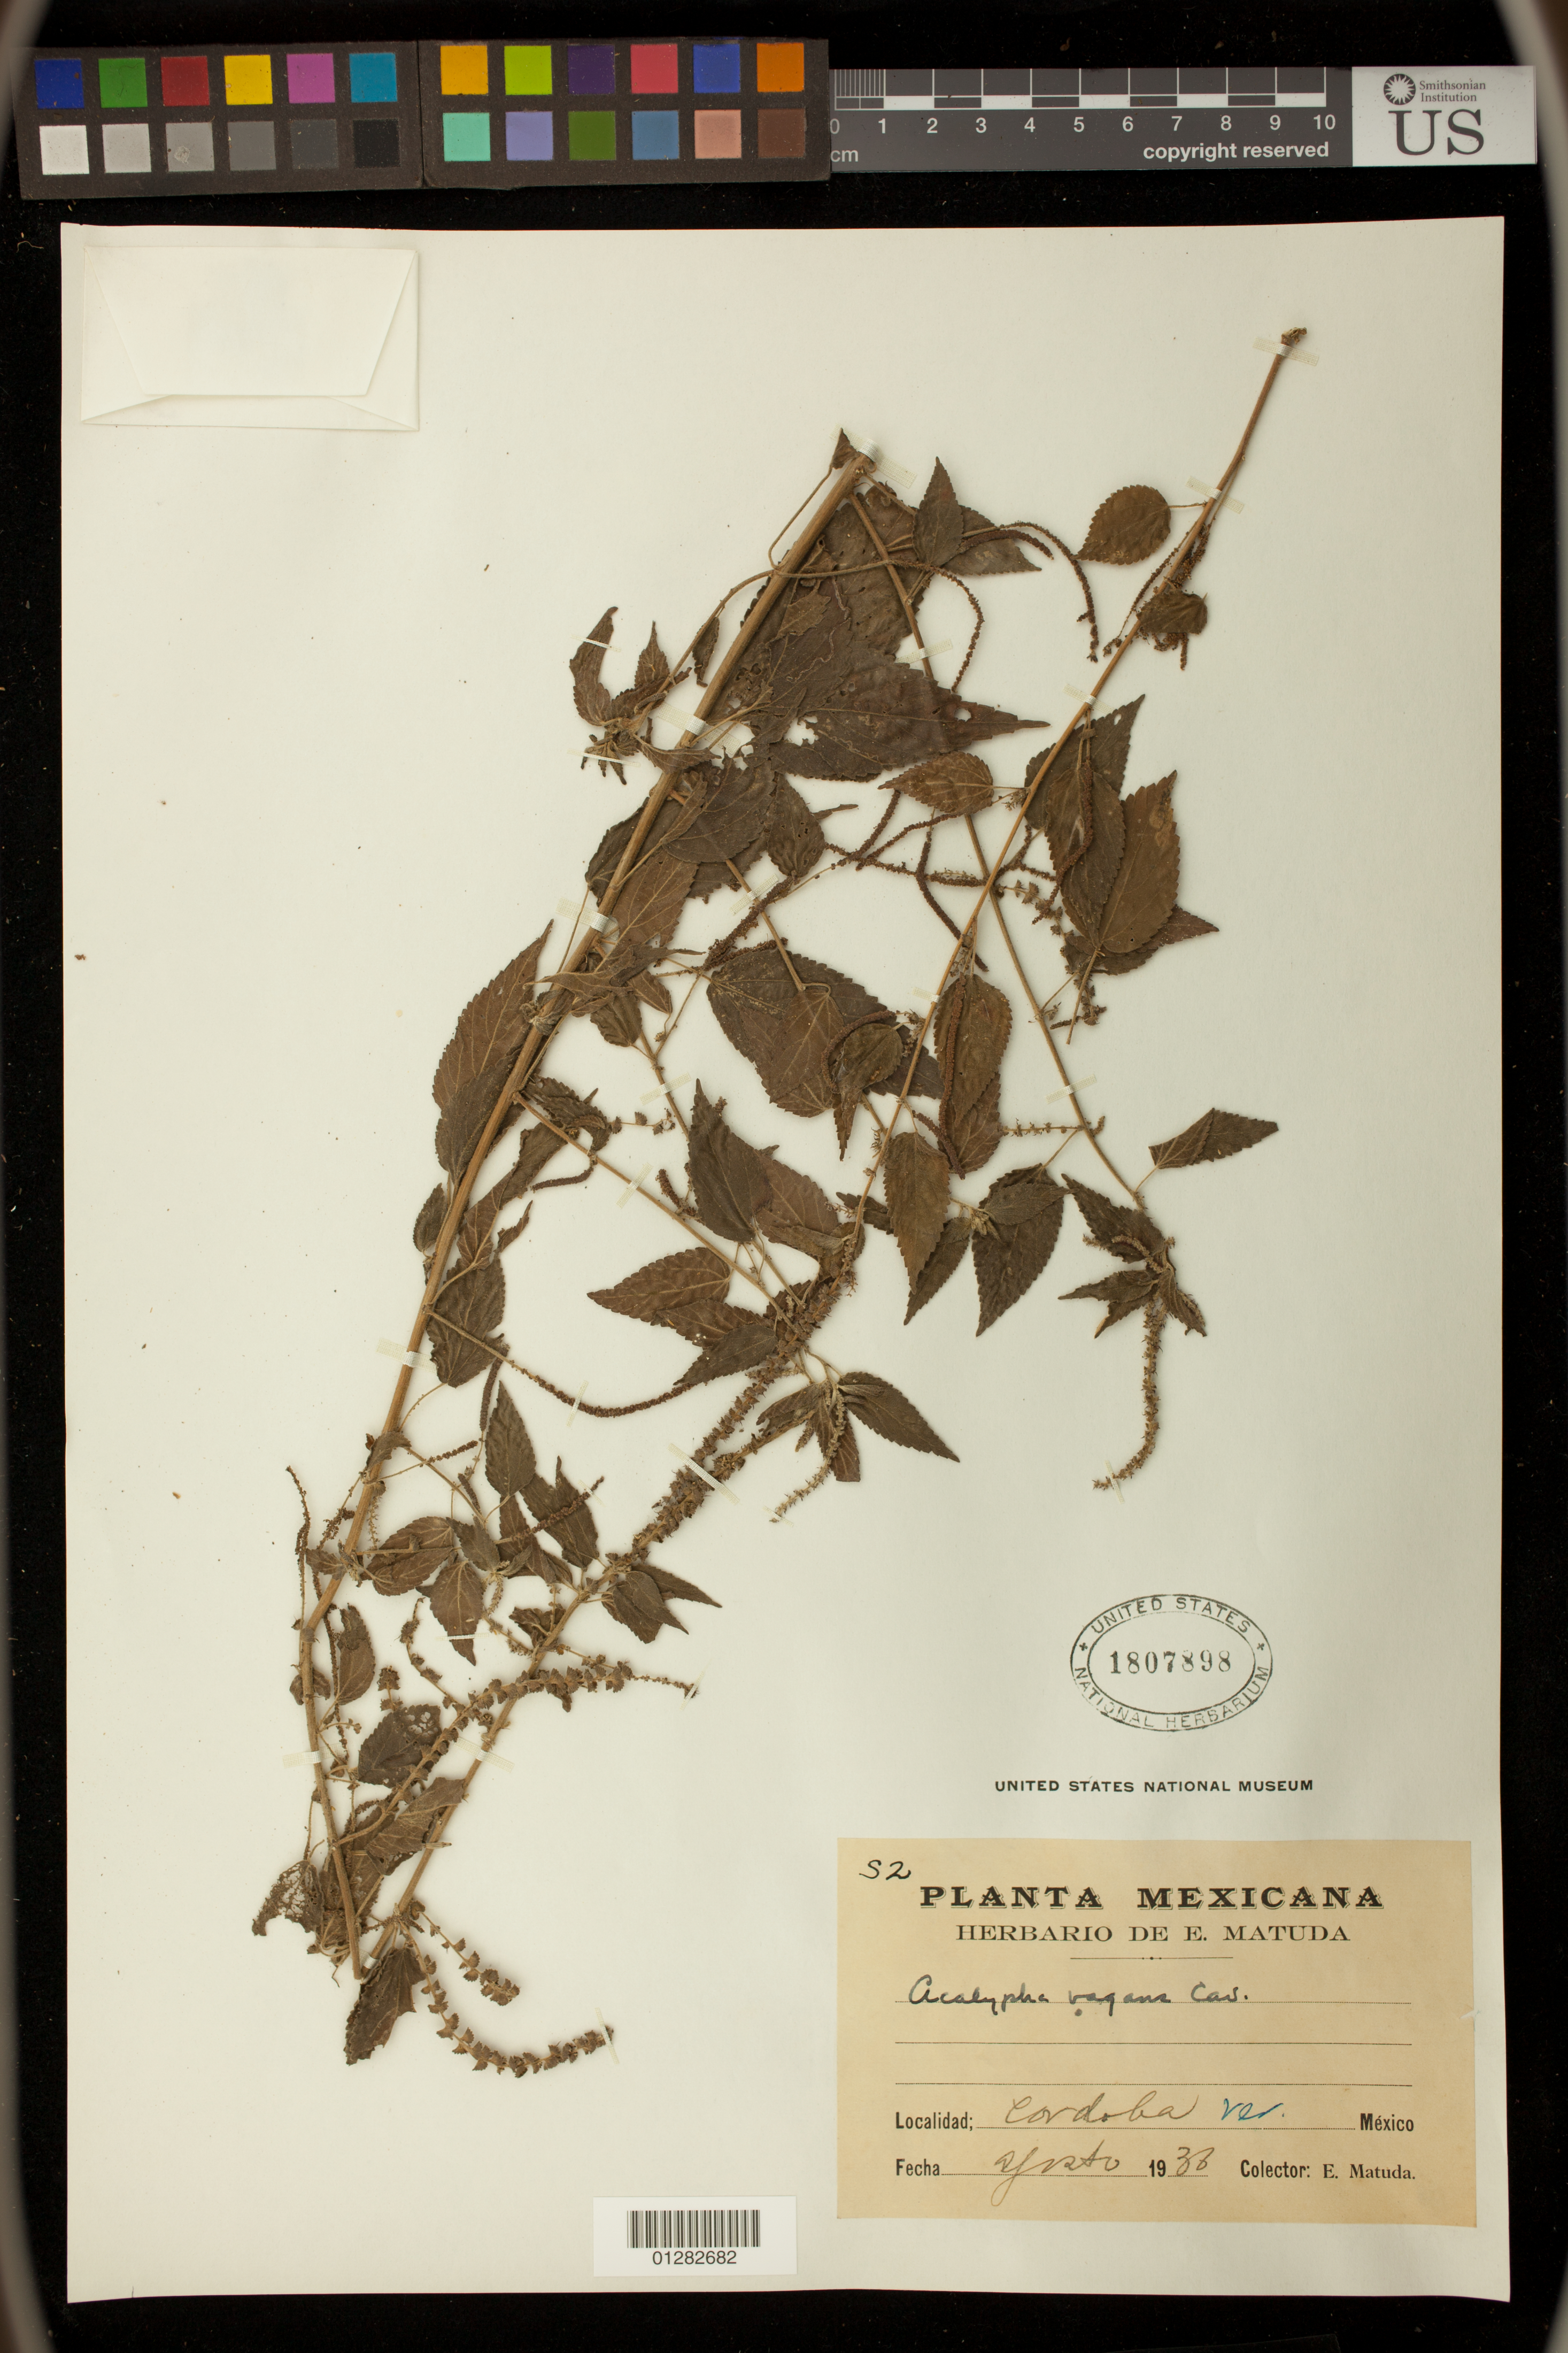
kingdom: Plantae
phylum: Tracheophyta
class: Magnoliopsida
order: Malpighiales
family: Euphorbiaceae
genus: Acalypha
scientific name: Acalypha vagans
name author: Cav.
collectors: J. N. Rose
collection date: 1938-08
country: Mexico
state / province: Veracruz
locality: Cordoba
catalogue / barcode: US 1807898